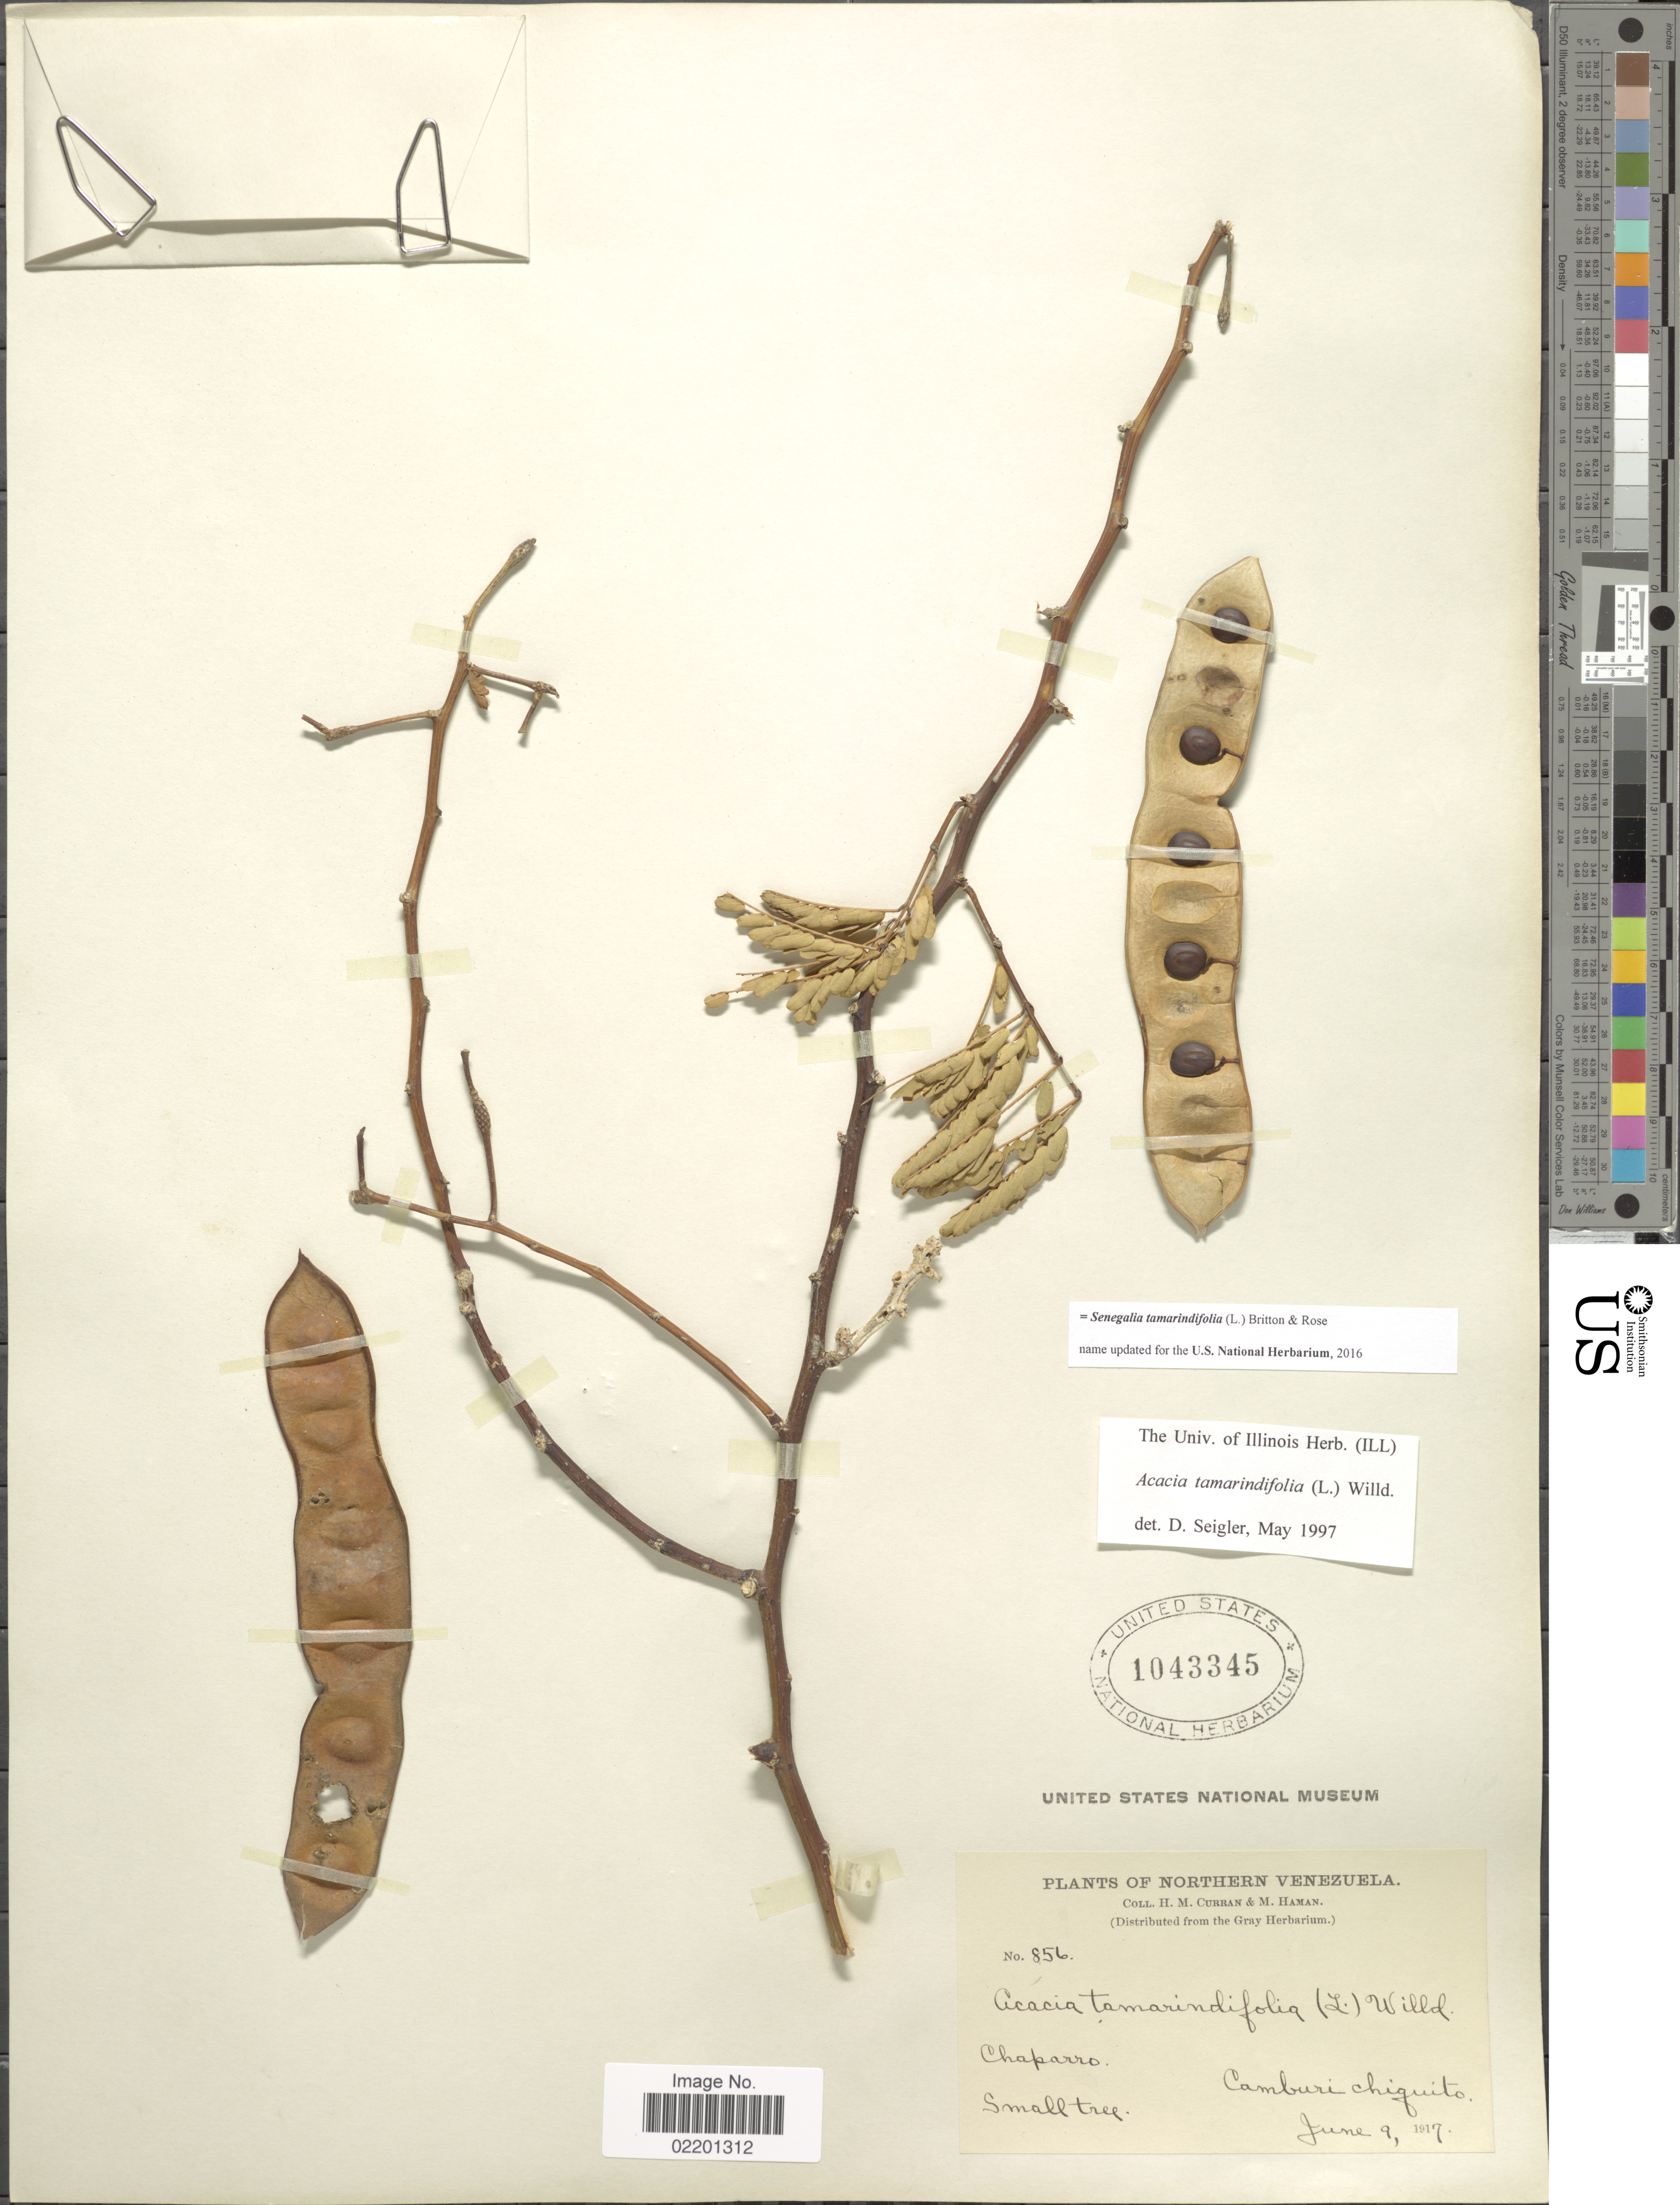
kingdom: Plantae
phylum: Tracheophyta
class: Magnoliopsida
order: Fabales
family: Fabaceae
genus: Senegalia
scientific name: Senegalia tamarindifolia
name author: (L.) Britton & Rose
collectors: H. M. Curran & M. Haman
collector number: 856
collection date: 1917-06-09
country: Venezuela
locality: Northern Venezuela, Chaparro, Camburi chiquito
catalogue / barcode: US 1043345